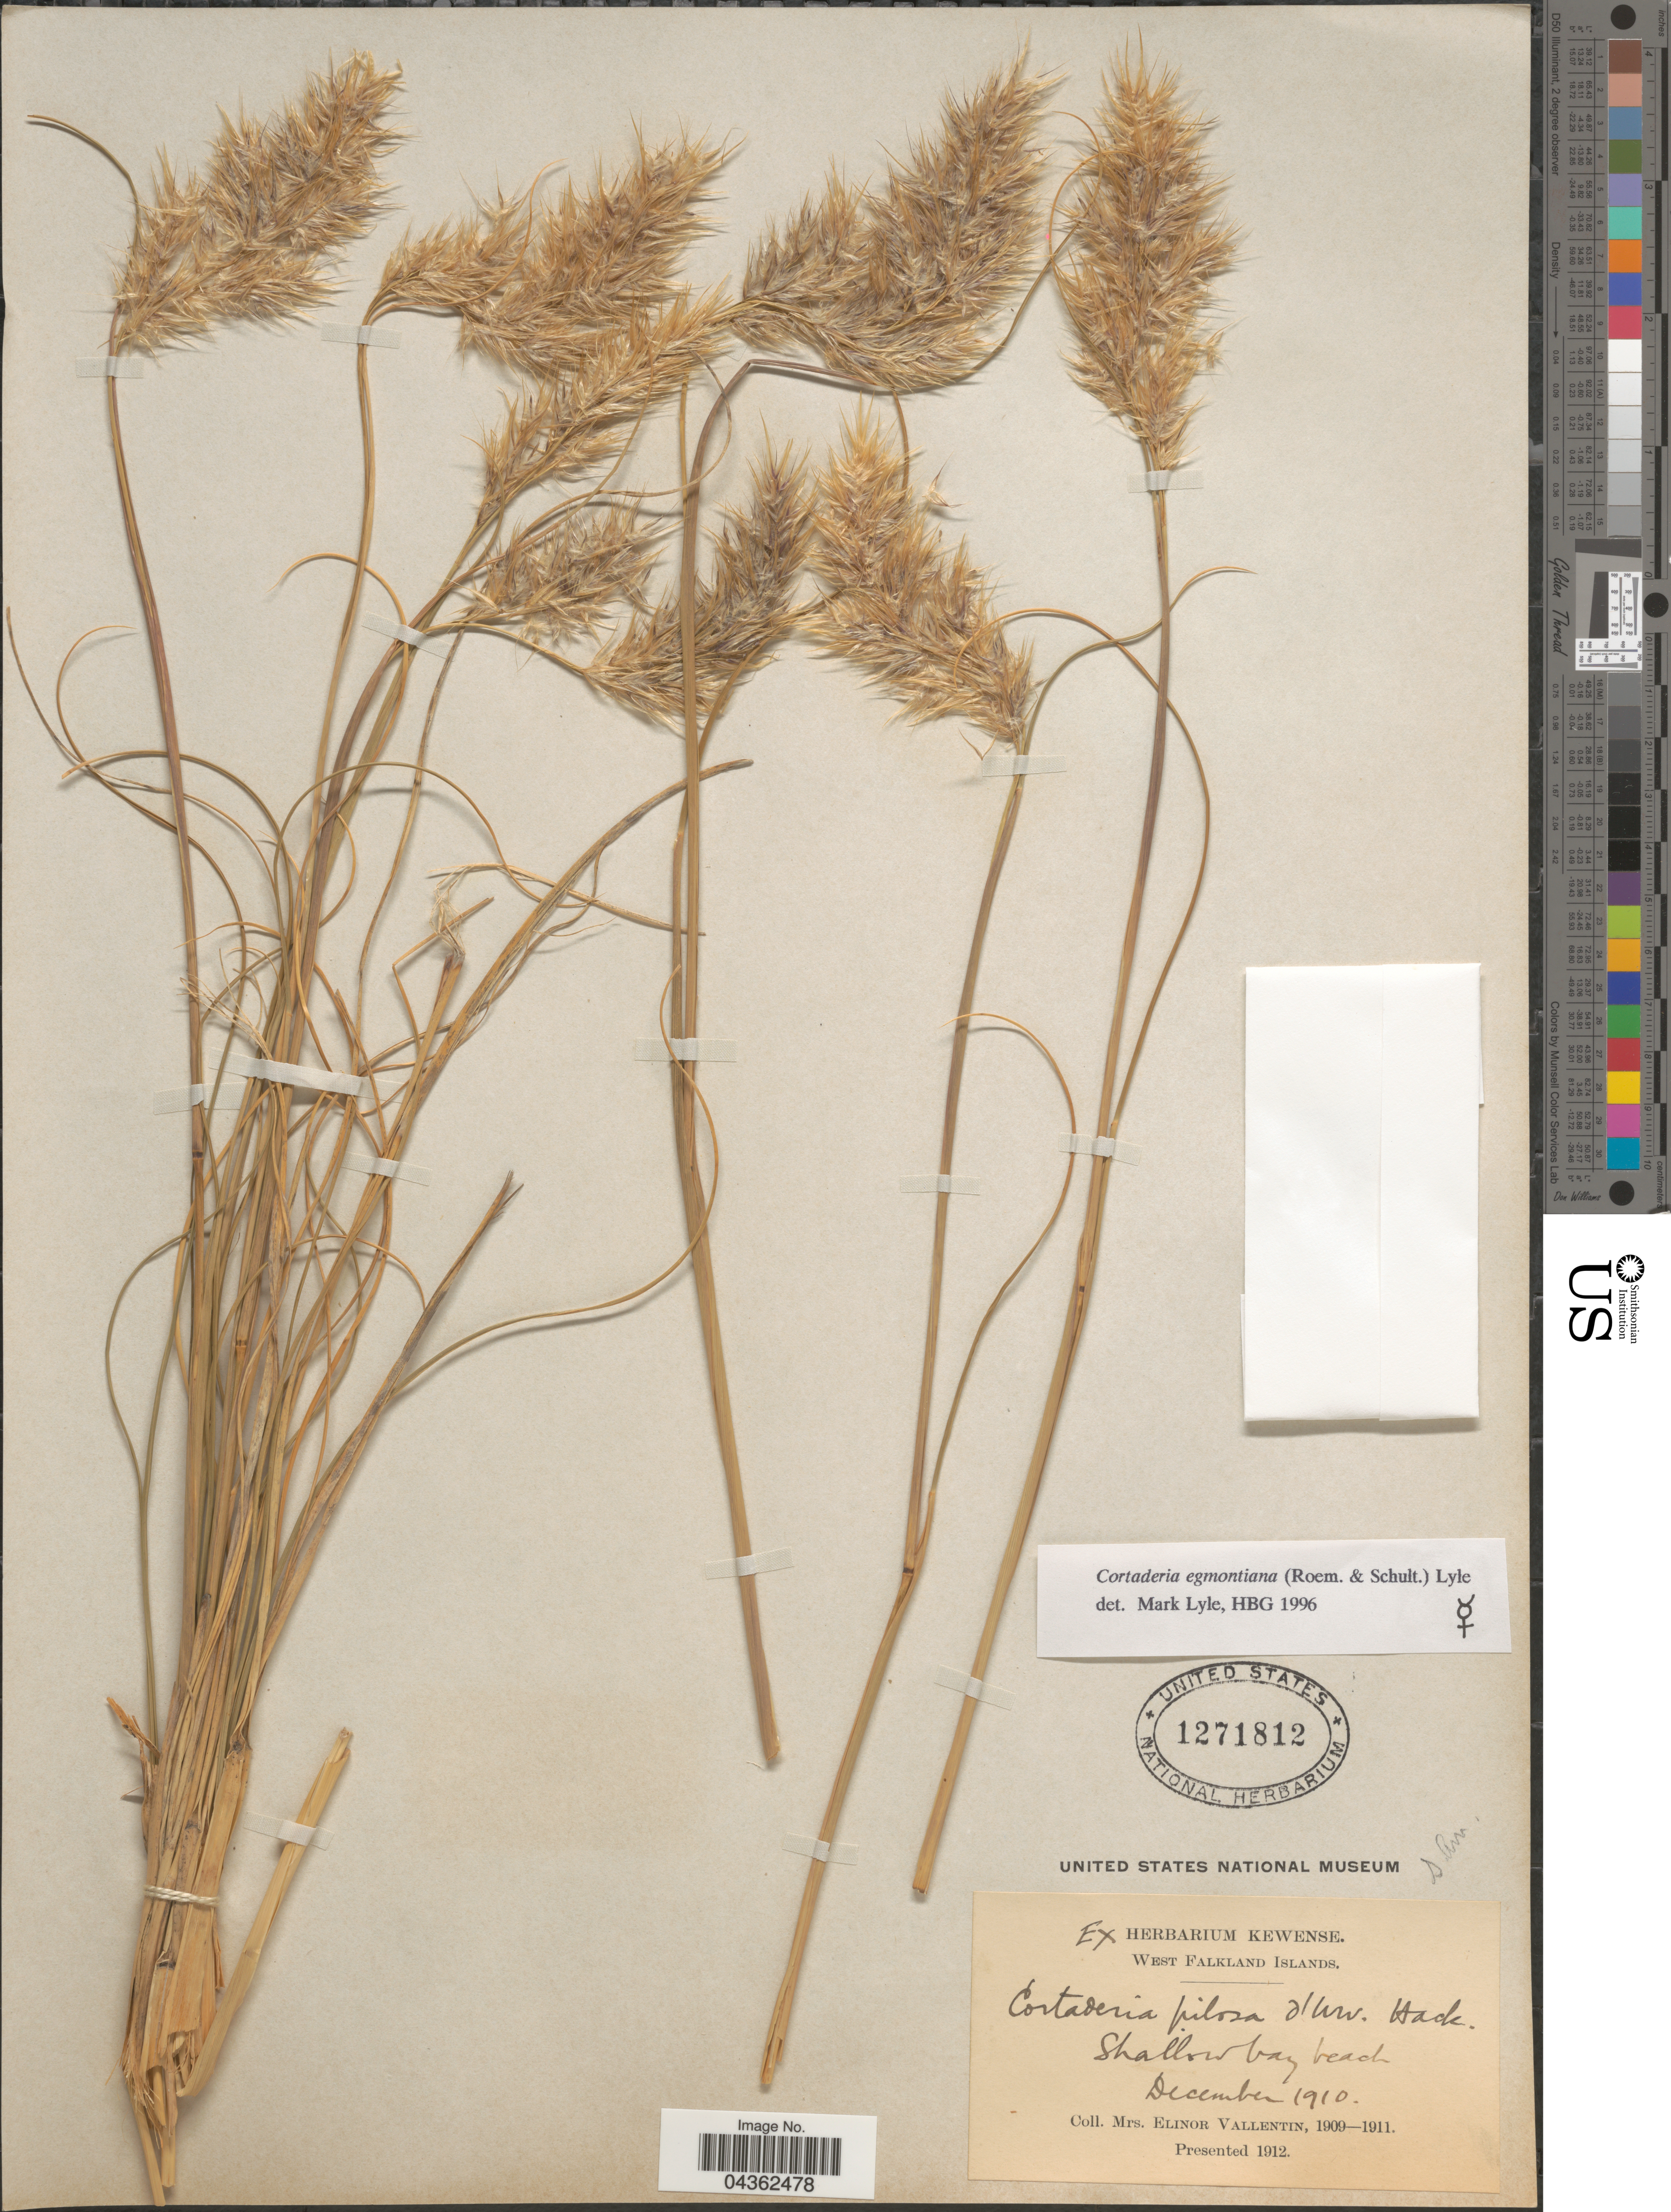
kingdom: Plantae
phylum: Tracheophyta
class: Liliopsida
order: Poales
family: Poaceae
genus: Cortaderia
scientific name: Cortaderia egmontiana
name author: (Roem. & Schult.) Lyle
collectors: E. Vallentin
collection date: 1910-12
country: Falkland Islands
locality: West Falkland Islands.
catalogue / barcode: US 1271812